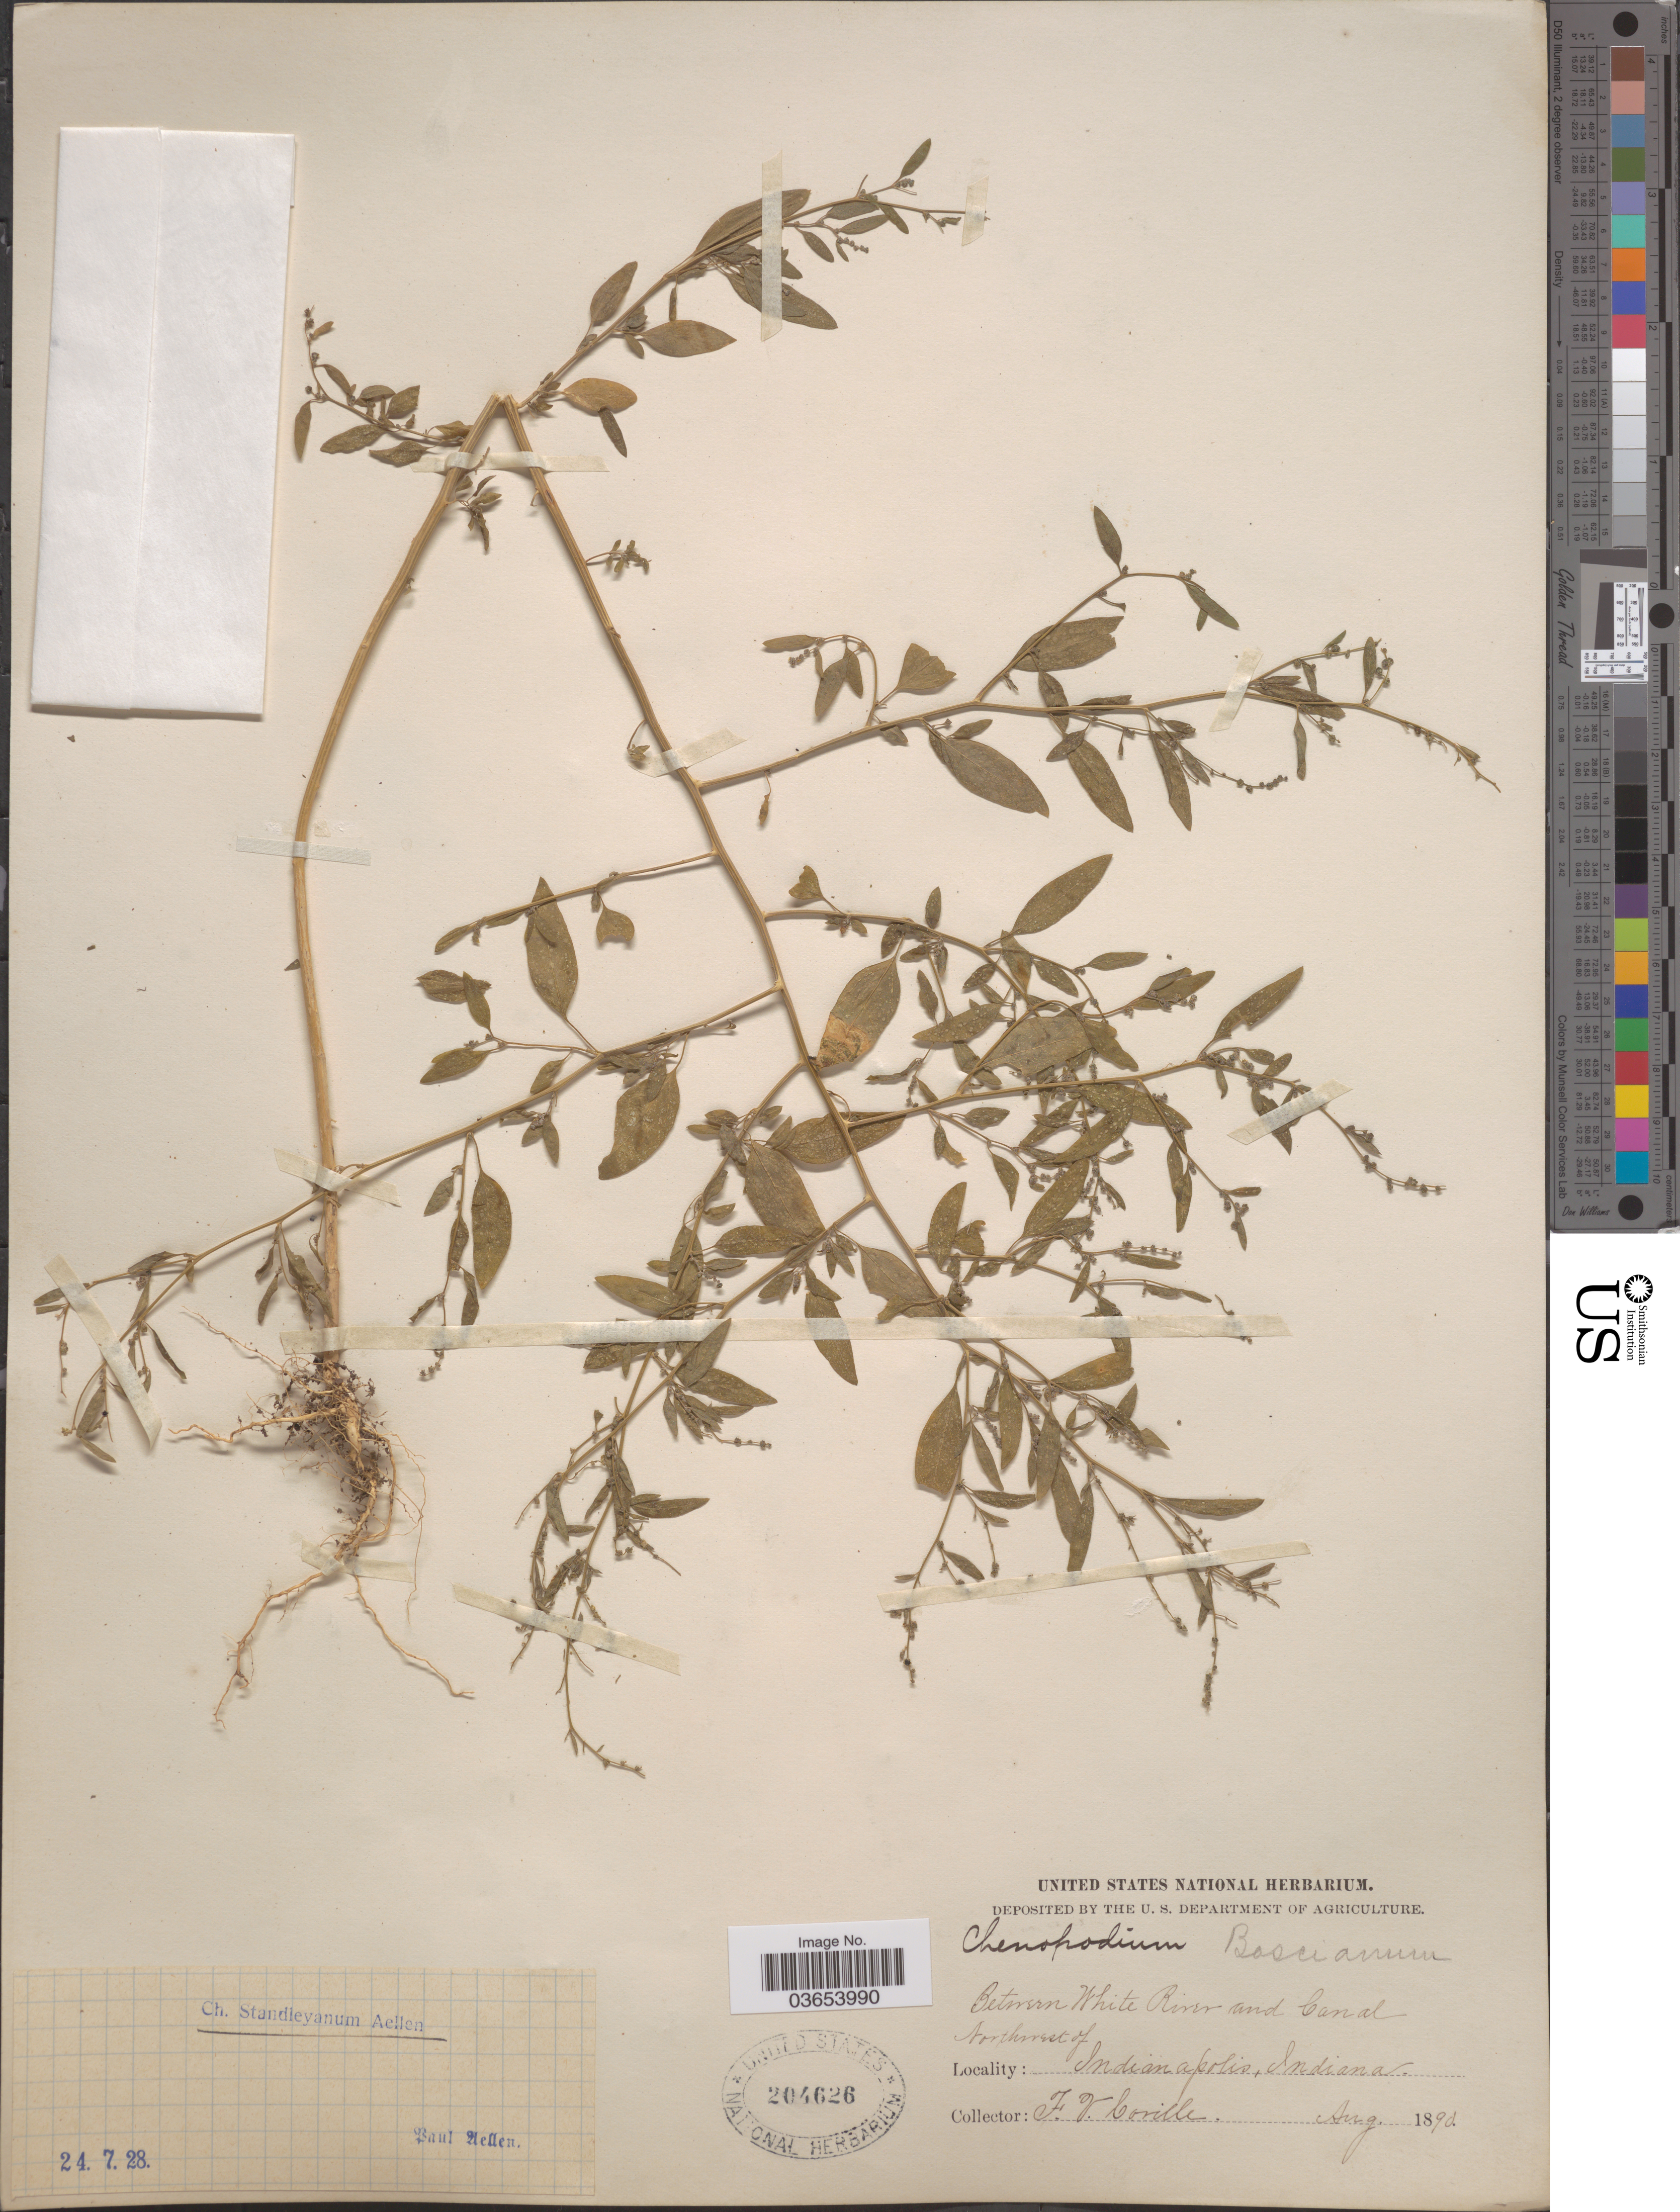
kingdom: Plantae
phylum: Tracheophyta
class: Magnoliopsida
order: Caryophyllales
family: Amaranthaceae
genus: Chenopodium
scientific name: Chenopodium standleyanum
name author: Aellen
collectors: F. V. Coville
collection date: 1890-08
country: United States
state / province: Indiana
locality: Between White River and Canal Northwest of Indianapolis.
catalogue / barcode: US 204626